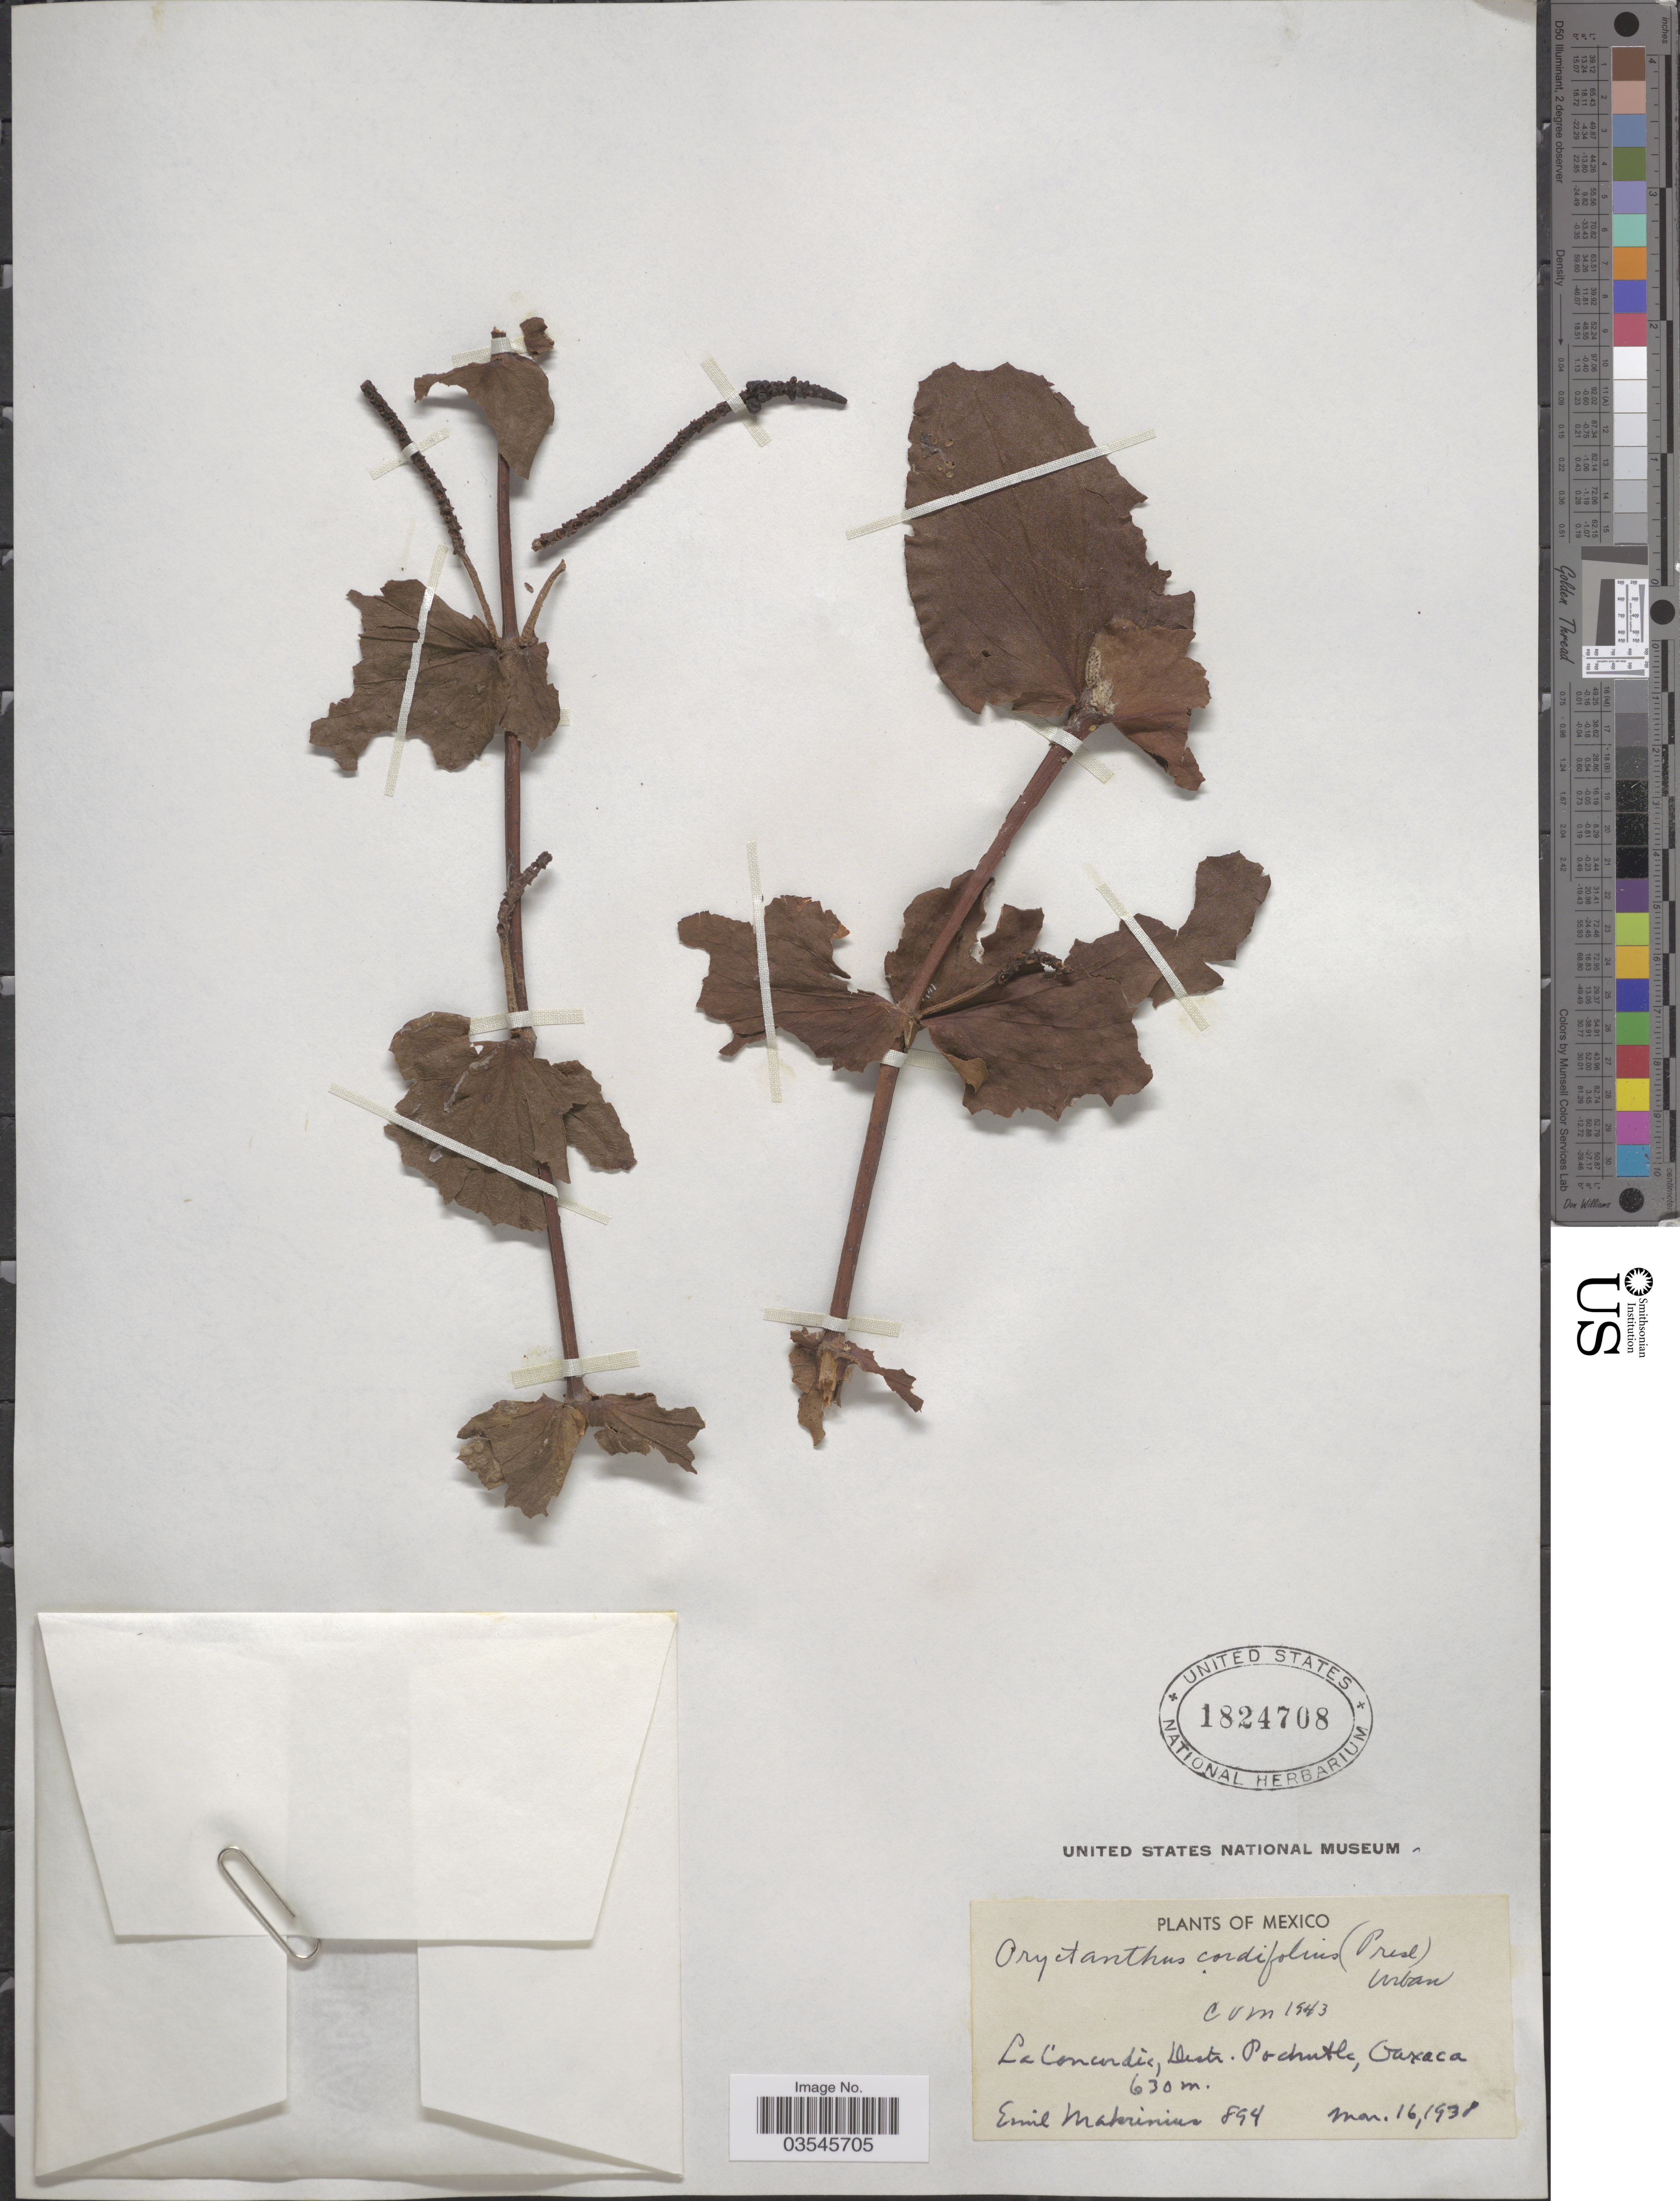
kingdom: Plantae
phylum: Tracheophyta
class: Magnoliopsida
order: Santalales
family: Loranthaceae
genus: Oryctanthus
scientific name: Oryctanthus cordifolius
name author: (C. Presl) Urb.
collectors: E. Makrinius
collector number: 894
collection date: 1938-03-16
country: Mexico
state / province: Oaxaca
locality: La Cóncordia, Distr. Pochutla.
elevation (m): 630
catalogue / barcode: US 1824708